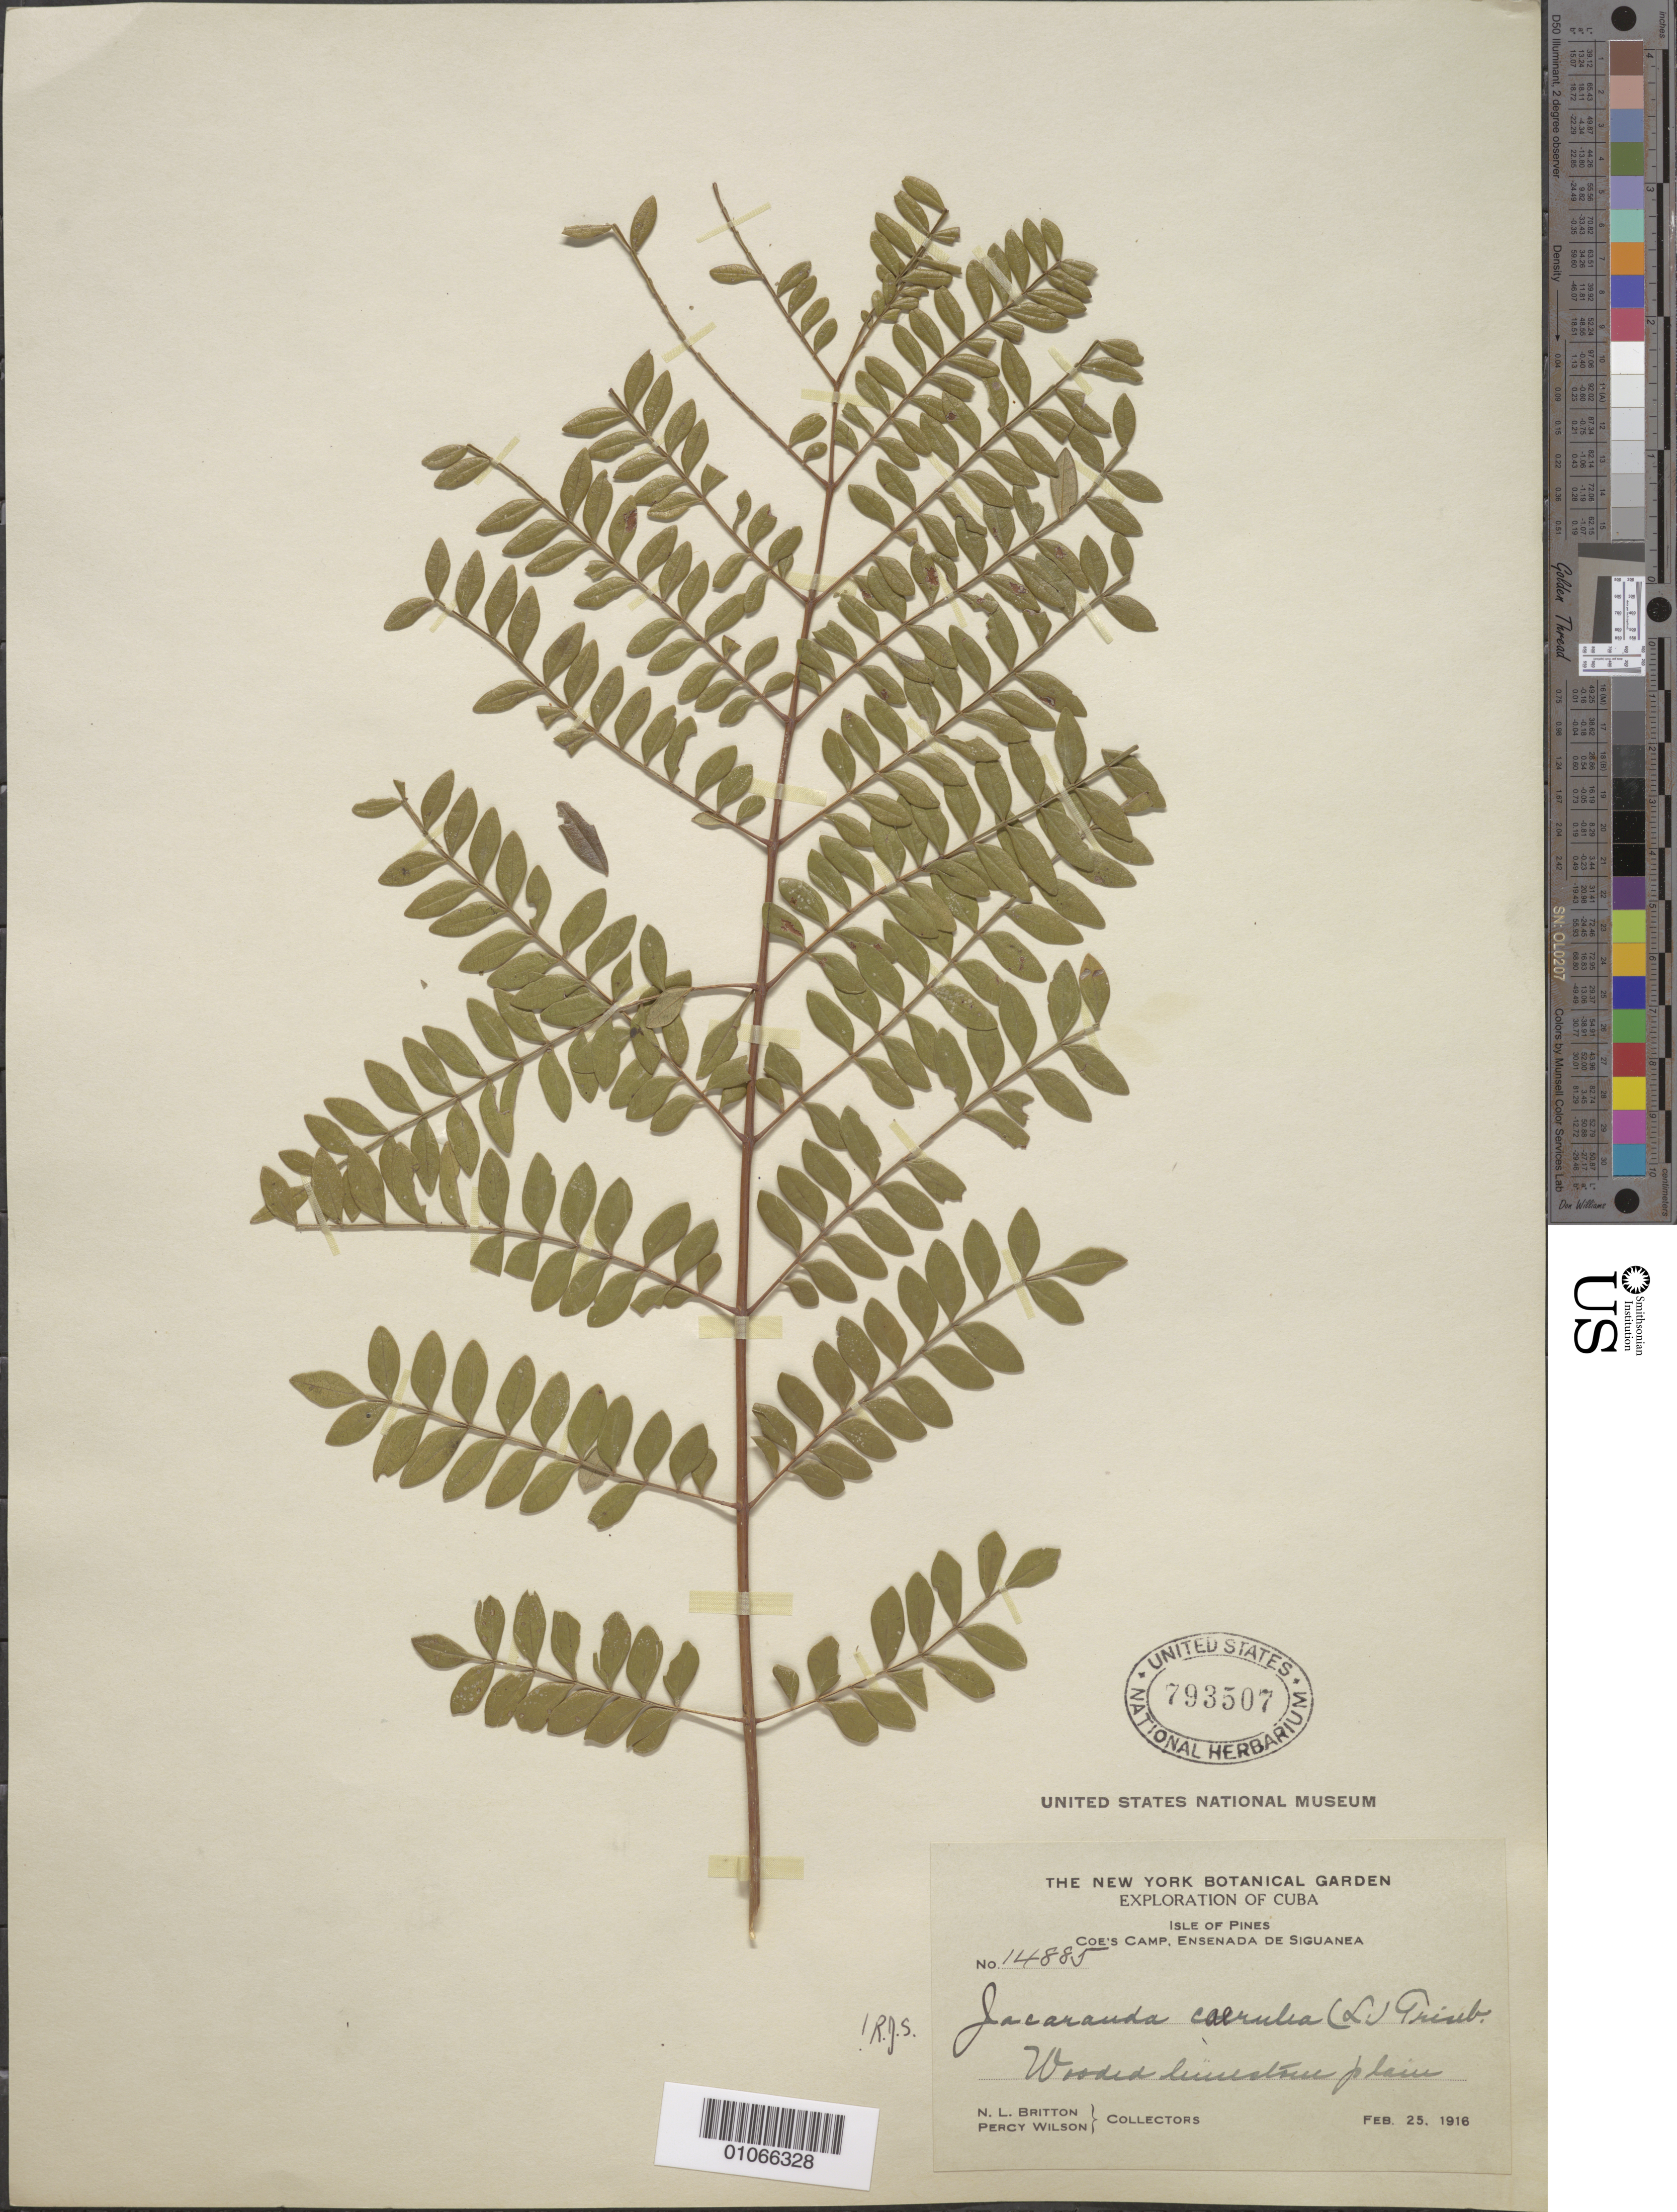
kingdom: Plantae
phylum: Tracheophyta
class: Magnoliopsida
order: Lamiales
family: Bignoniaceae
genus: Jacaranda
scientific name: Jacaranda caerulea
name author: (L.) J. St.-Hil.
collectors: N. Britton & P. Wilson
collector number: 14885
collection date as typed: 25 Feb 1916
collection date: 1916-02-25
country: Cuba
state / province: Isla de La Juventud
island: Isla de la Juventud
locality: Coe's Camp, Ensenada de Siguanea, wooded limestone plain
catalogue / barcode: US 793507